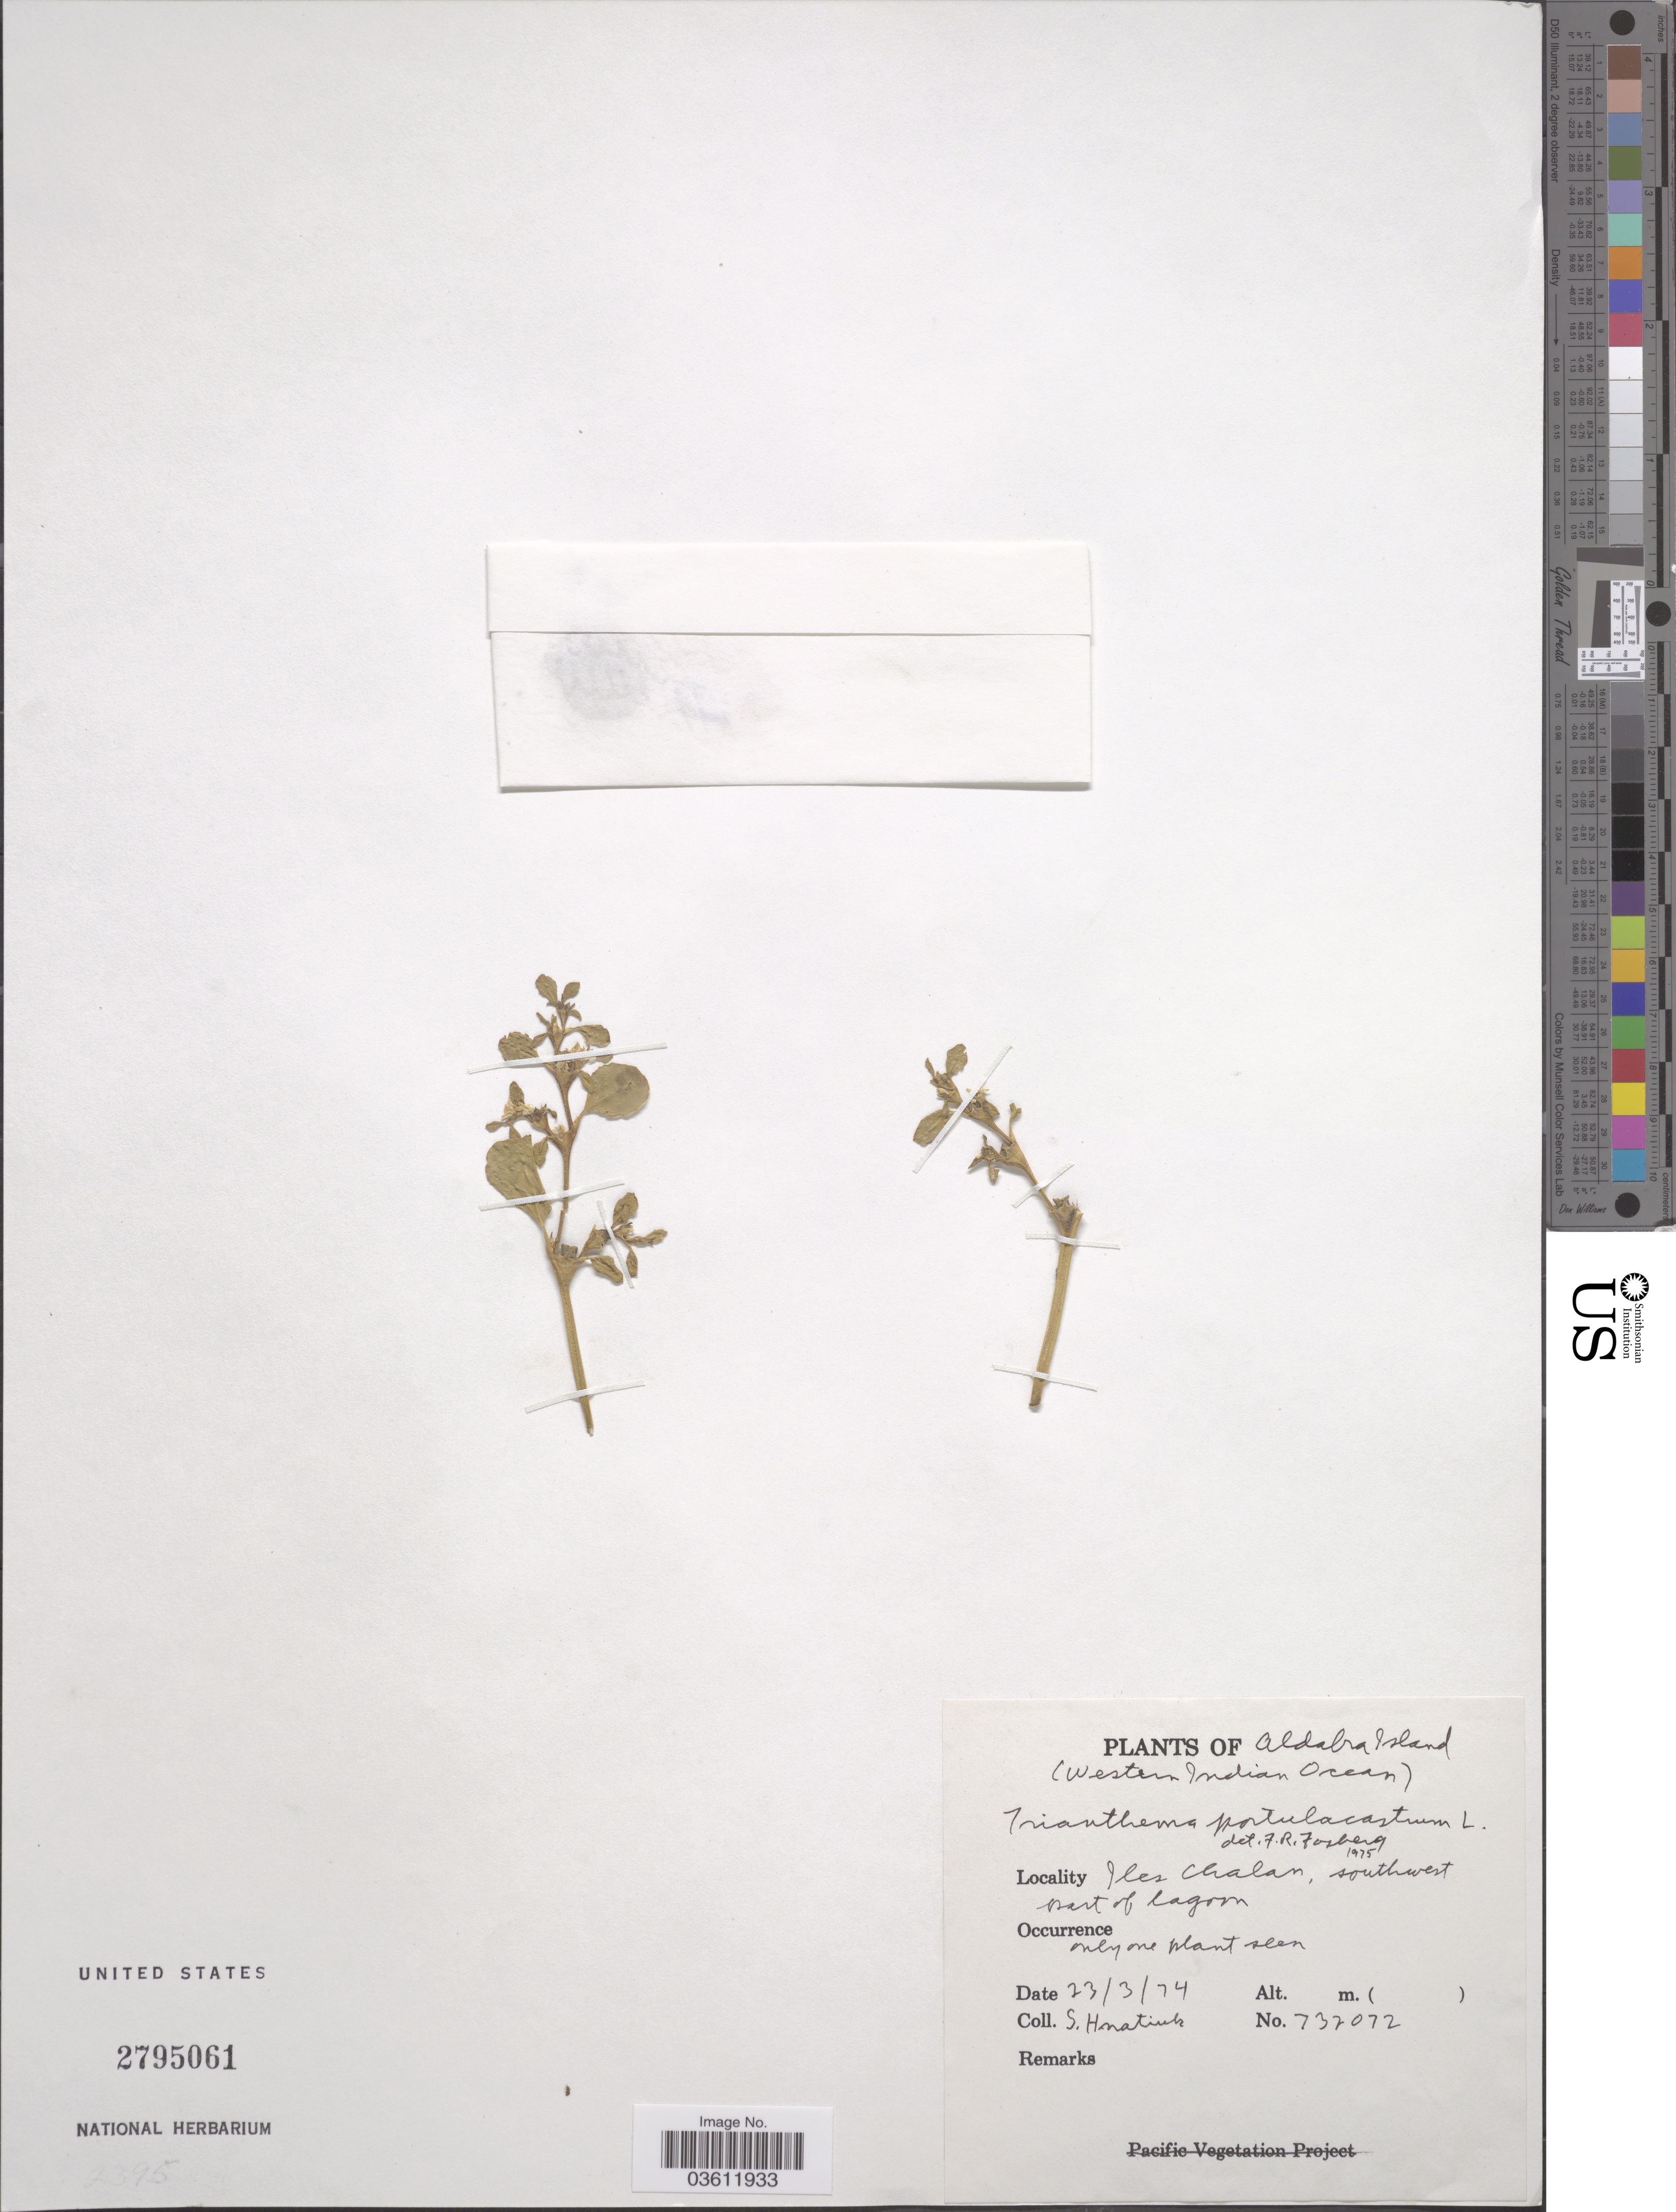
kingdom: Plantae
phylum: Tracheophyta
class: Magnoliopsida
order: Caryophyllales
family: Aizoaceae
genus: Trianthema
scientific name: Trianthema portulacastrum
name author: L.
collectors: S. Hnatiuk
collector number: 732072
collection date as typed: Transcribed d/m/y: 23/3/74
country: Seychelles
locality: Aldabra Island. (Western Indian Ocean). Iles Chalan, southwest part of lagoon.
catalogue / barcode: US 2795061